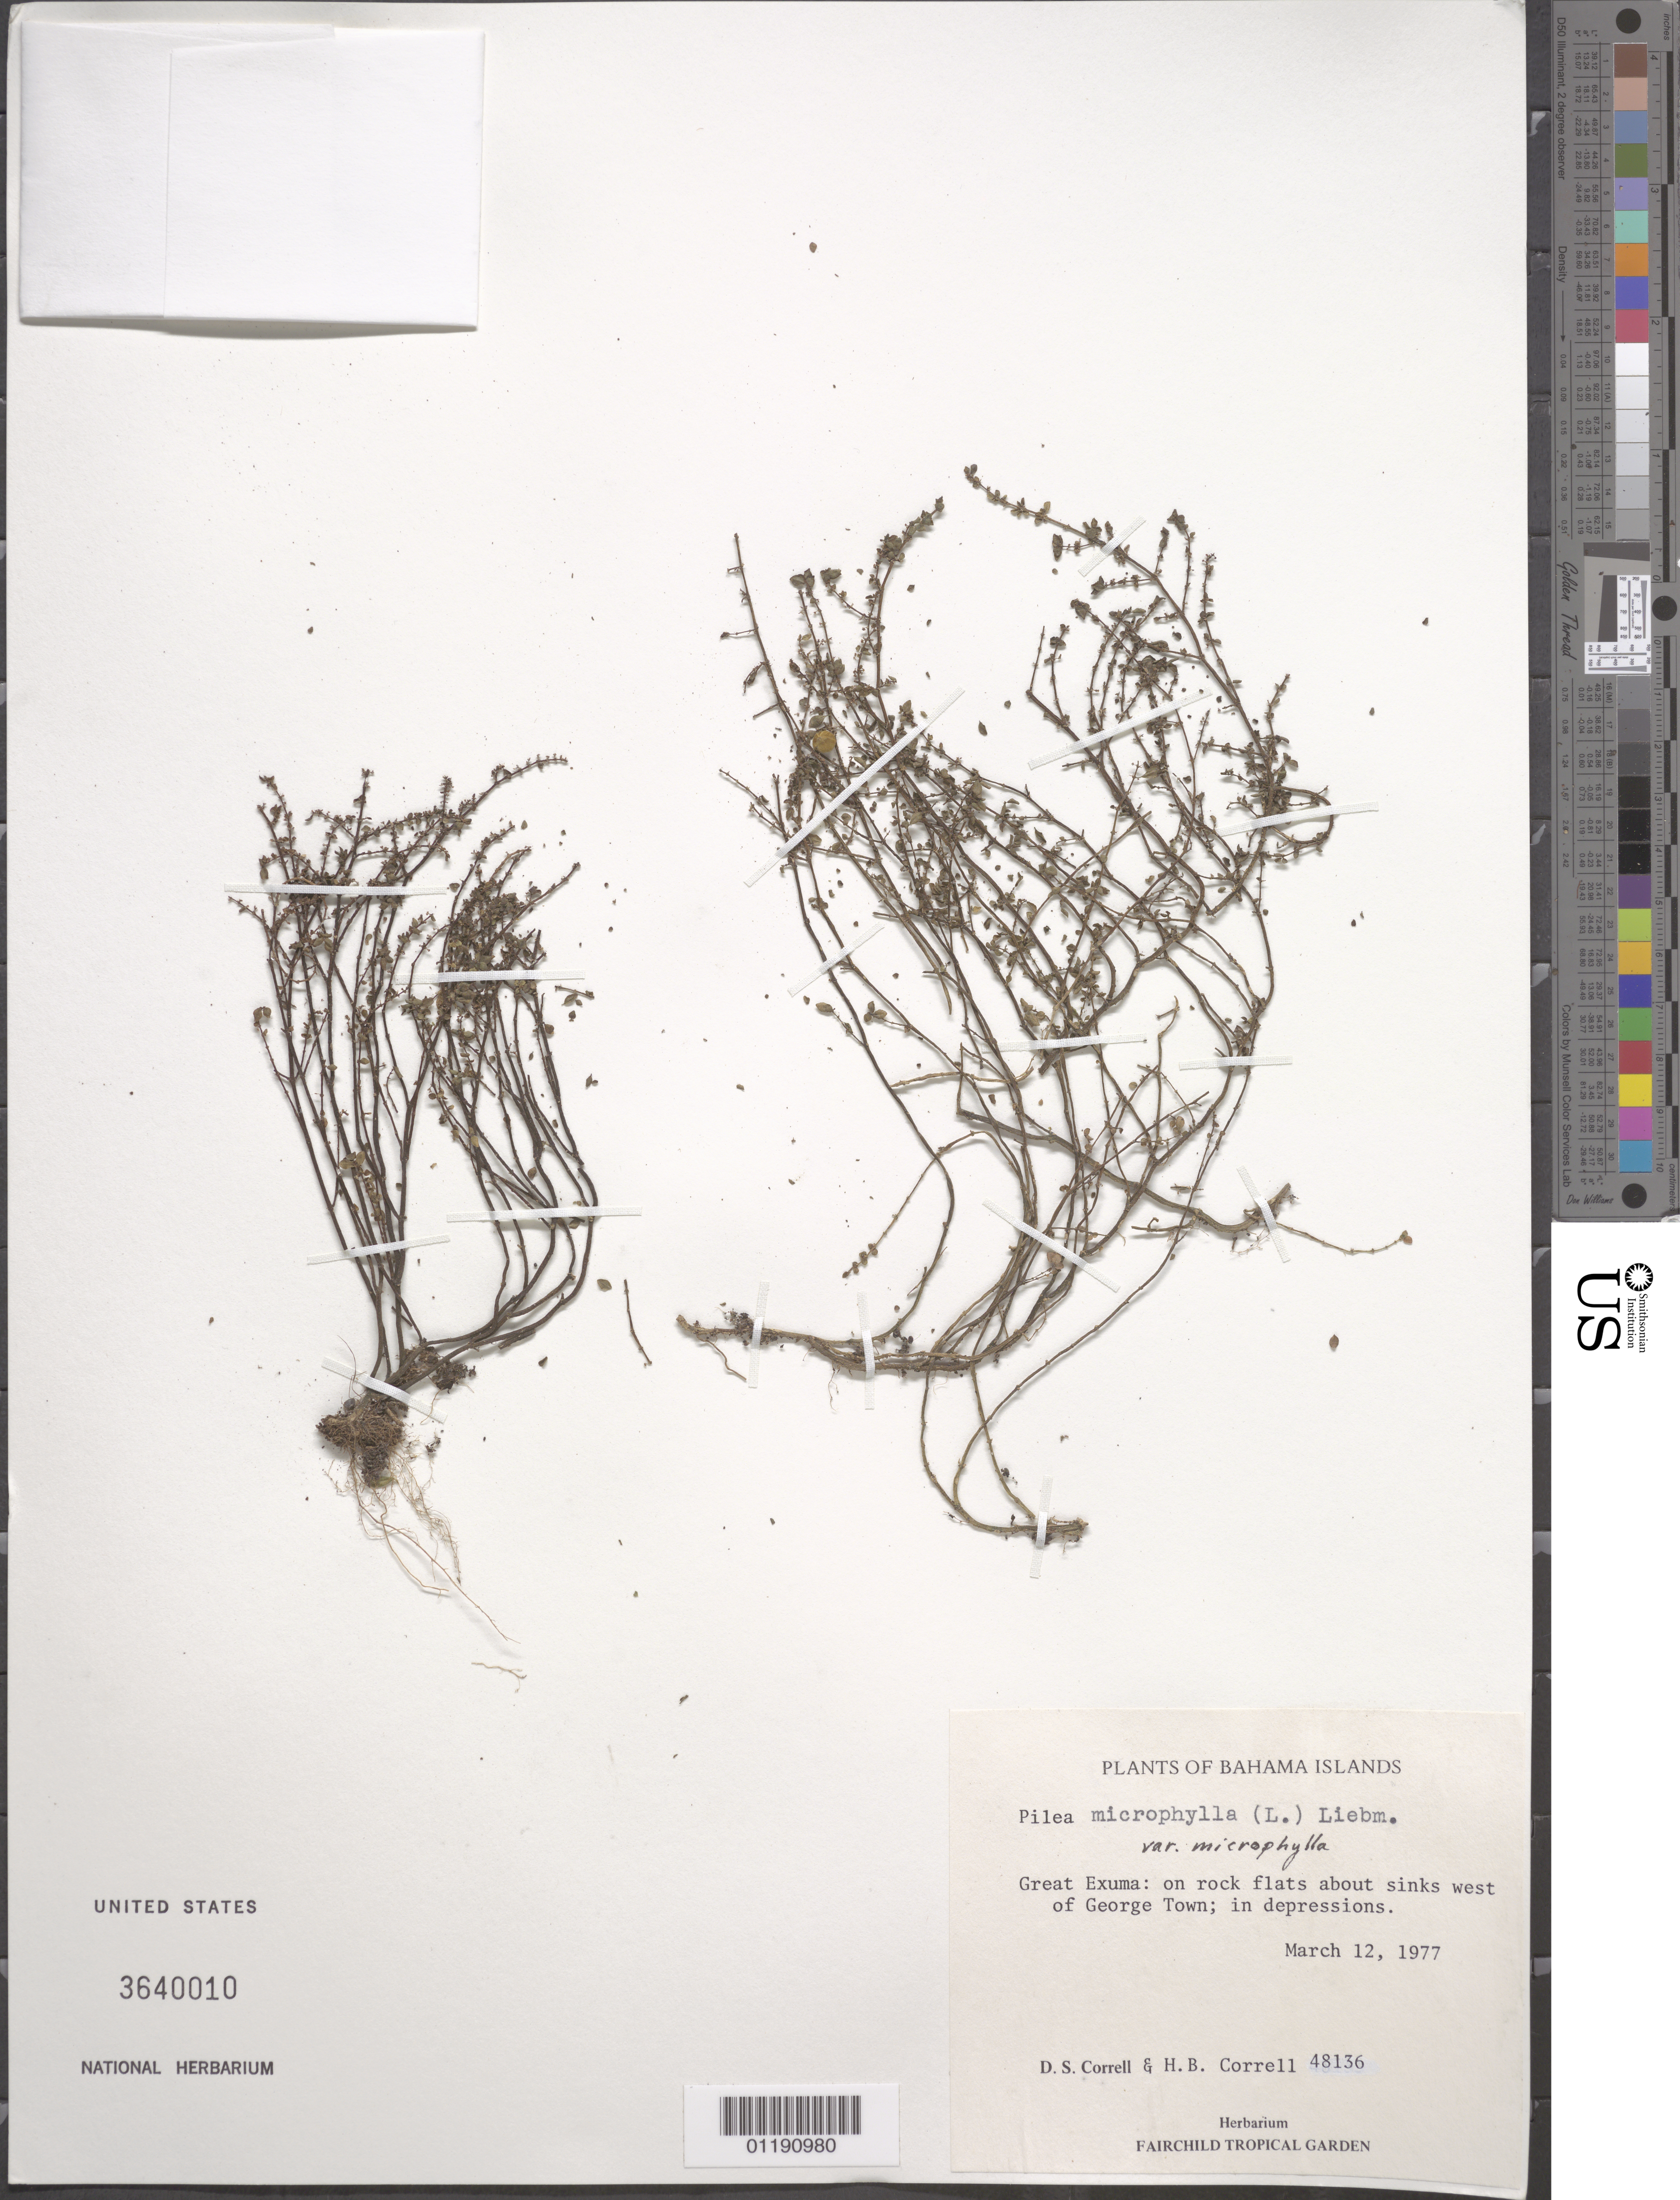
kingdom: Plantae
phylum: Tracheophyta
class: Magnoliopsida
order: Rosales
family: Urticaceae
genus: Pilea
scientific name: Pilea microphylla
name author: (L.) Liebm.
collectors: D. S. Correll & H. Correll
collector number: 48136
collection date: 1977-03-12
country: Bahamas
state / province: Great Exuma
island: Great Exuma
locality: Great Exuma: on rock flats about sinks W of George Town; in depression.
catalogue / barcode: US 3640010